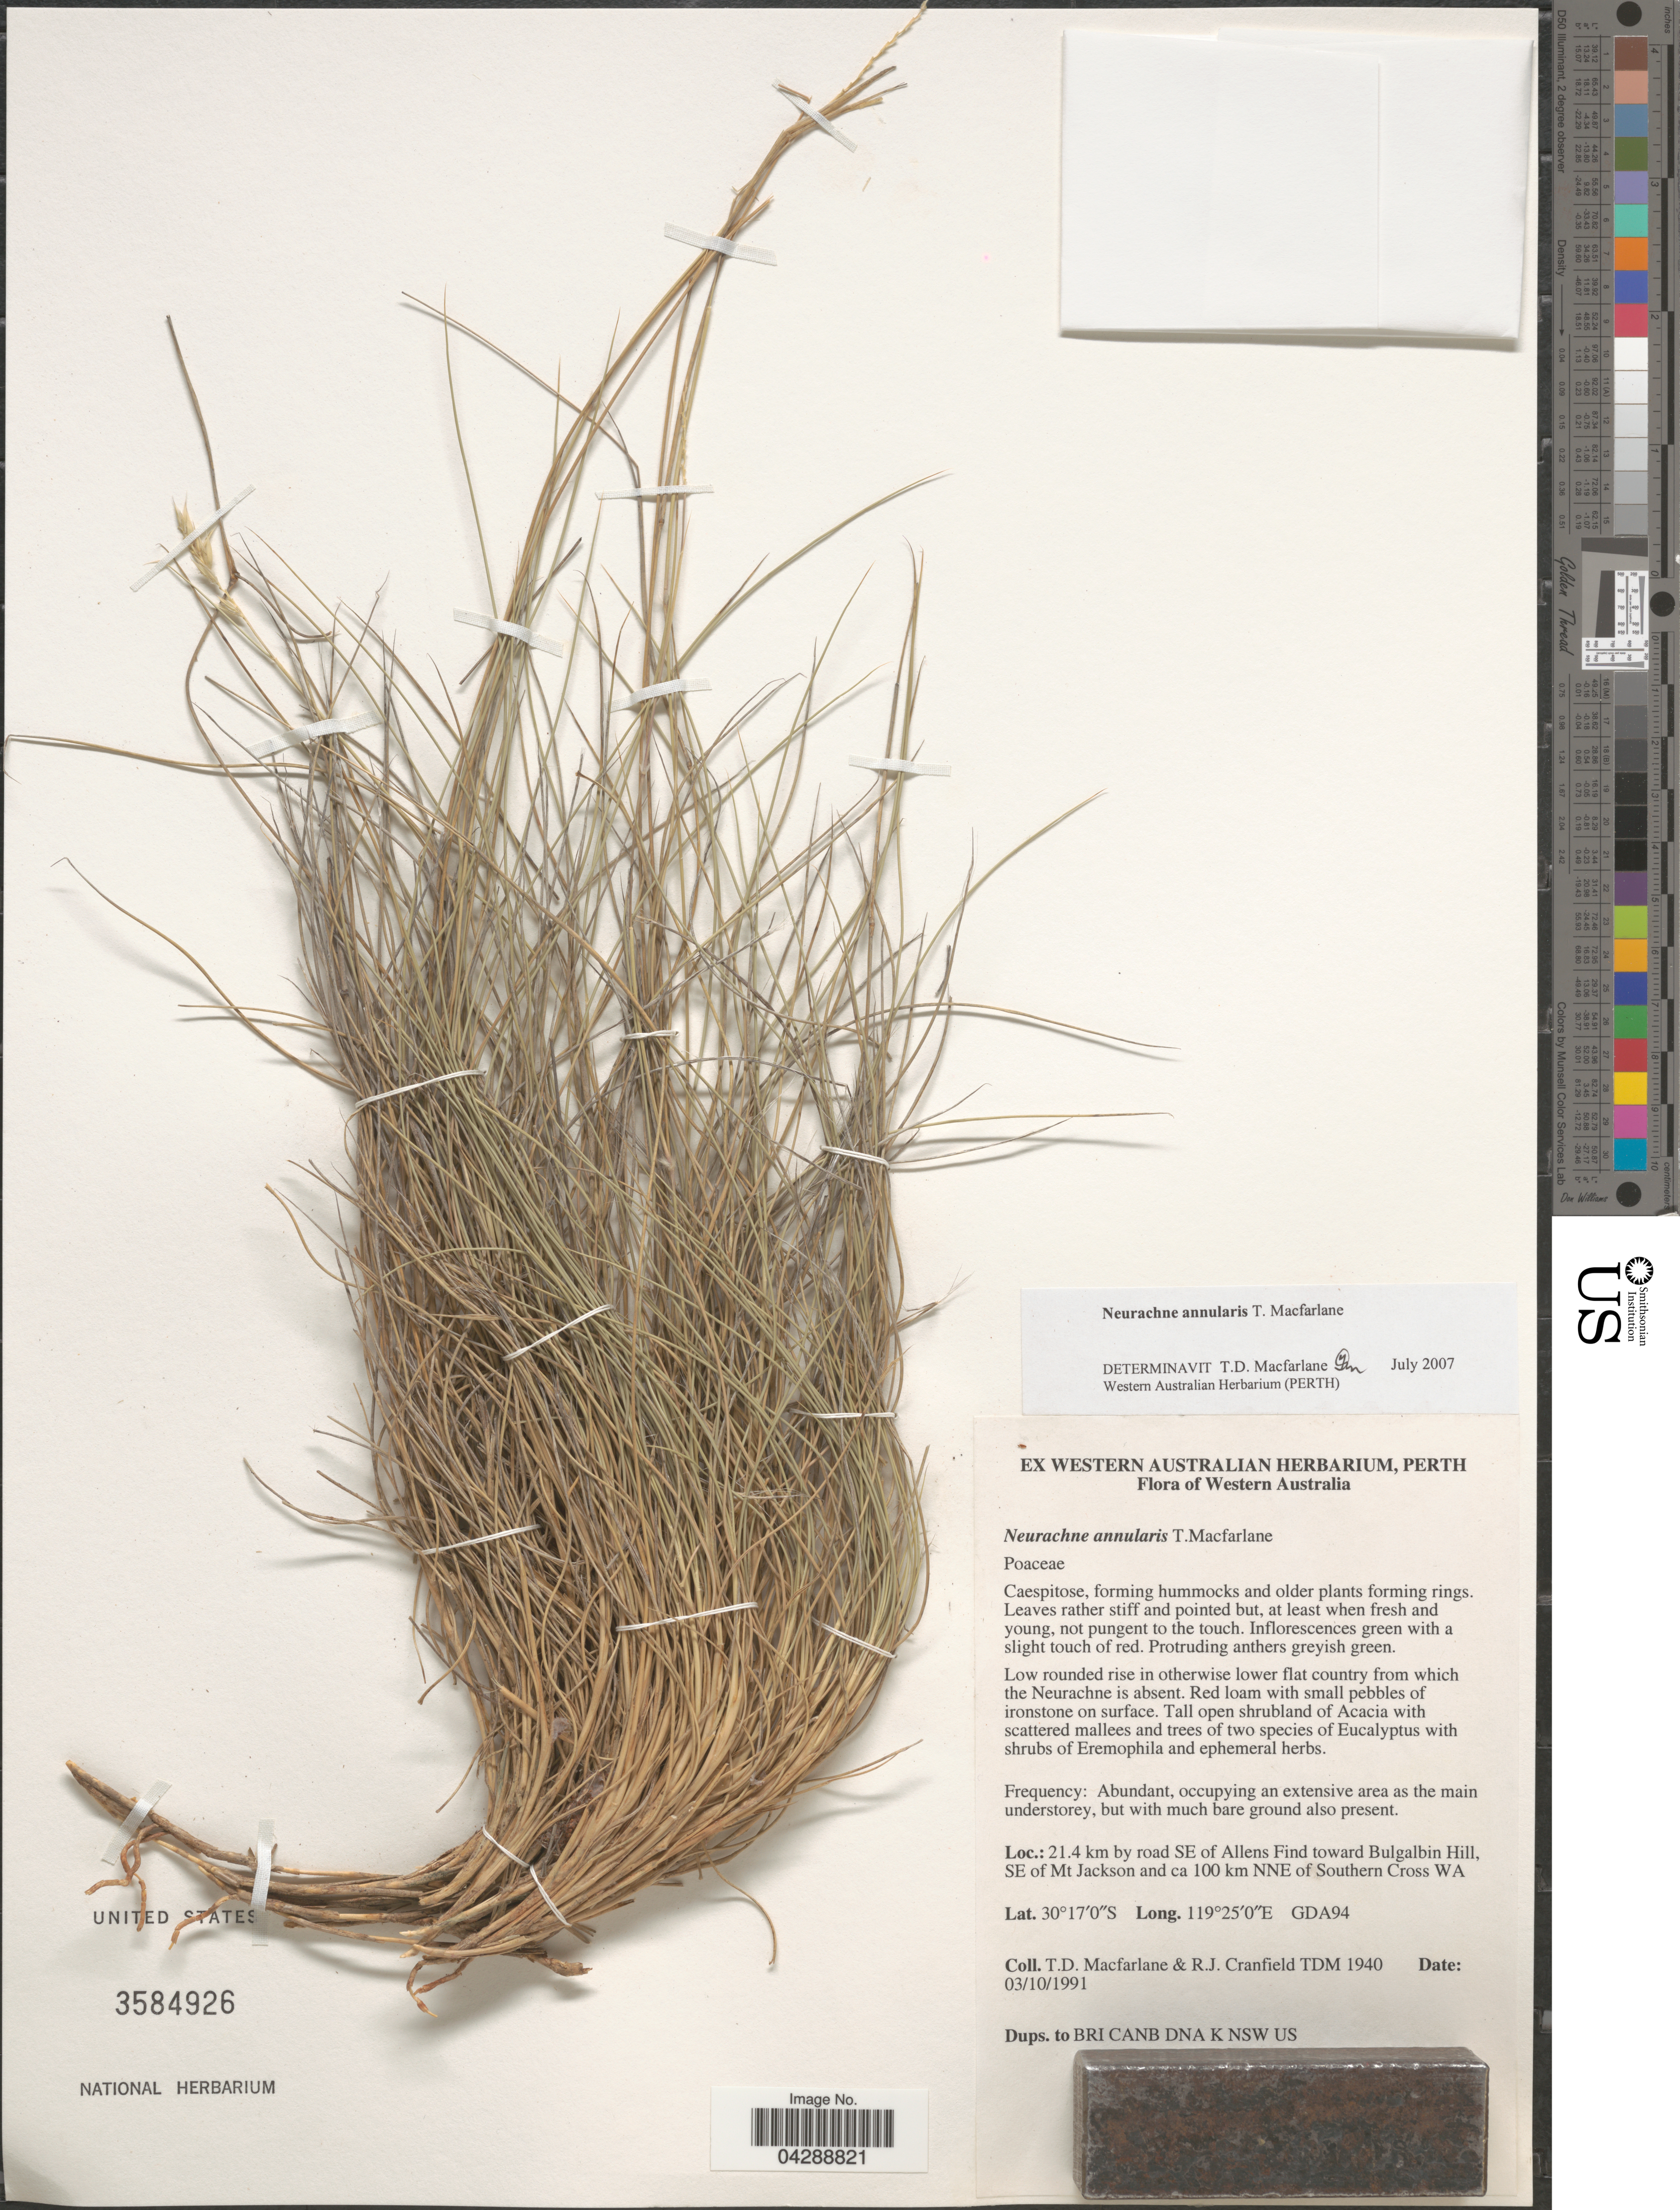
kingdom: Plantae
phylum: Tracheophyta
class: Liliopsida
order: Poales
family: Poaceae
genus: Neurachne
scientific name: Neurachne annularis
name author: T.D. Macfarl.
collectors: T. Macfarlane & R. Cranfield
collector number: TDM1940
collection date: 1991-10-03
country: Australia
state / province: Western Australia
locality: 21.4 km by road SE of Allens Find toward Bulgalbin Hill, SE of Mt Jackson and ca 100 km NNE of Southern Cross WA. GDA94.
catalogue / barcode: US 3584926